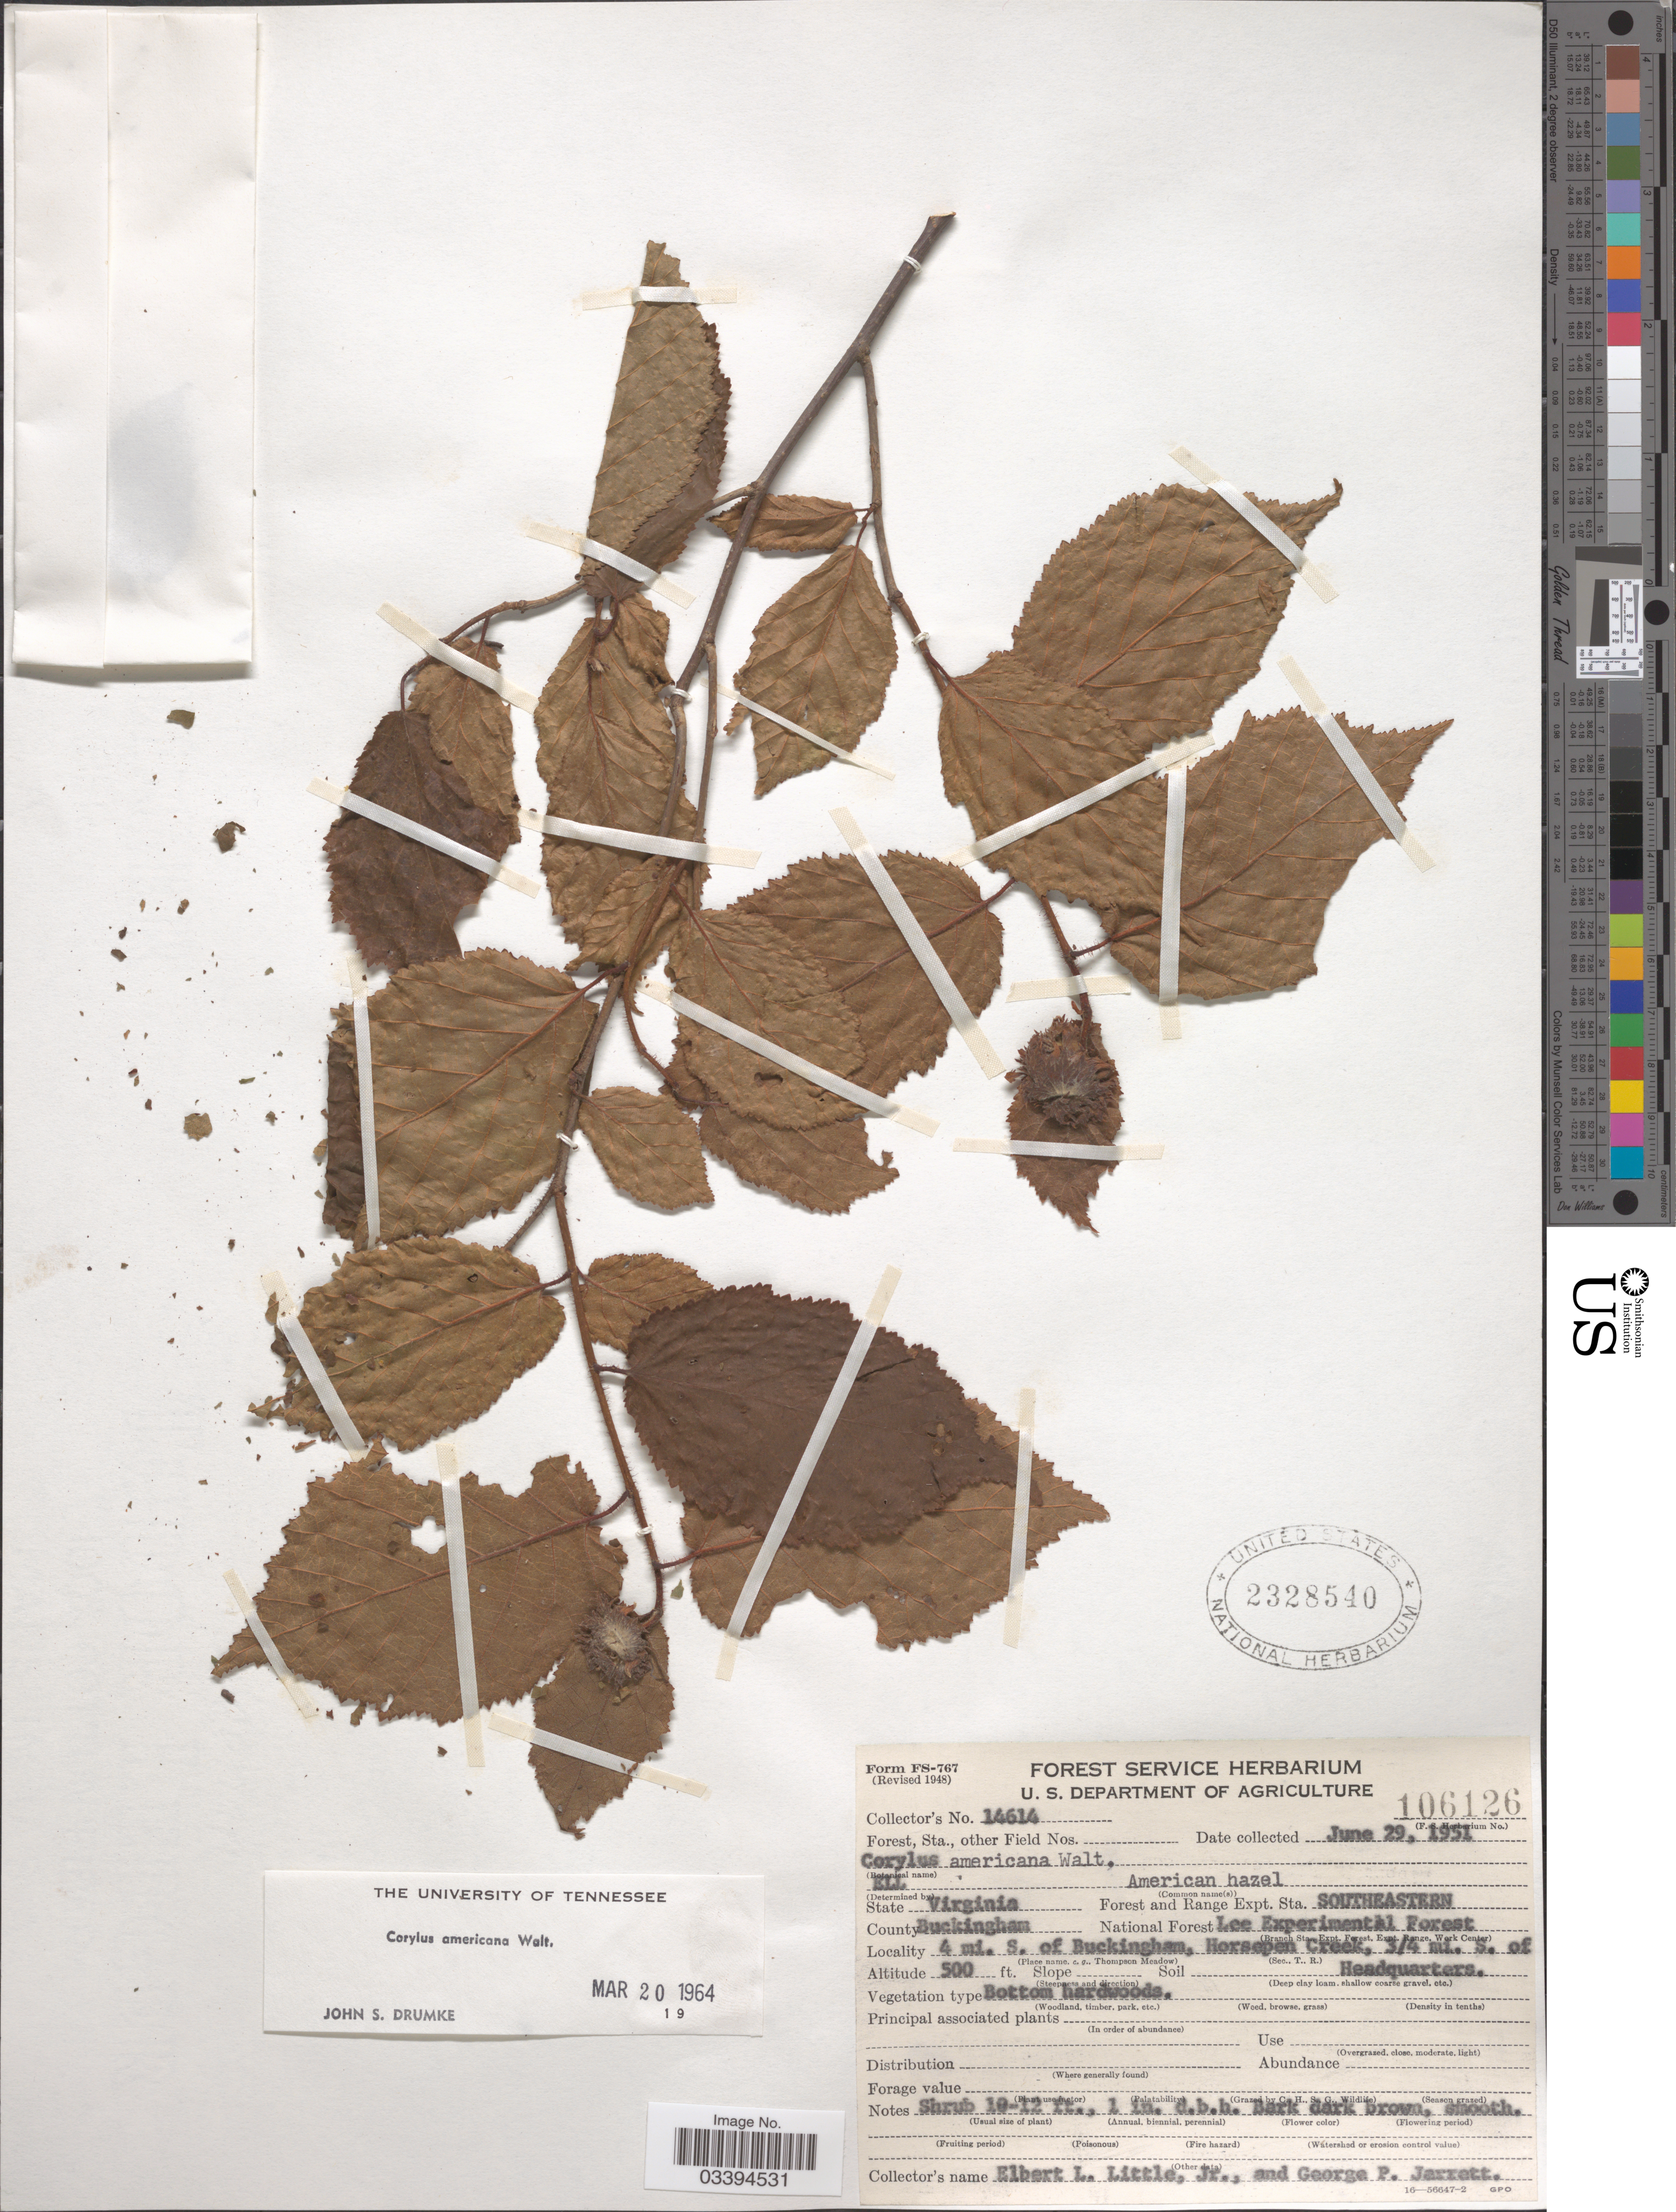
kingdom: Plantae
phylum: Tracheophyta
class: Magnoliopsida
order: Fagales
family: Betulaceae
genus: Corylus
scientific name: Corylus americana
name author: Walter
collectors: E. L. Little & G. Jarrett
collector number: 14614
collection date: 1951-06-29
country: United States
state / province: Virginia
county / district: Buckingham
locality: Forest and Range Expt Sta Southeastern, County Buckingham, National Forest Lee Experimental Forest, 4 mi. S. of Buckingham, Horsepen Creek, 3/4 mi. S. of Headquarters.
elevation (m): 152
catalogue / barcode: US 2328540